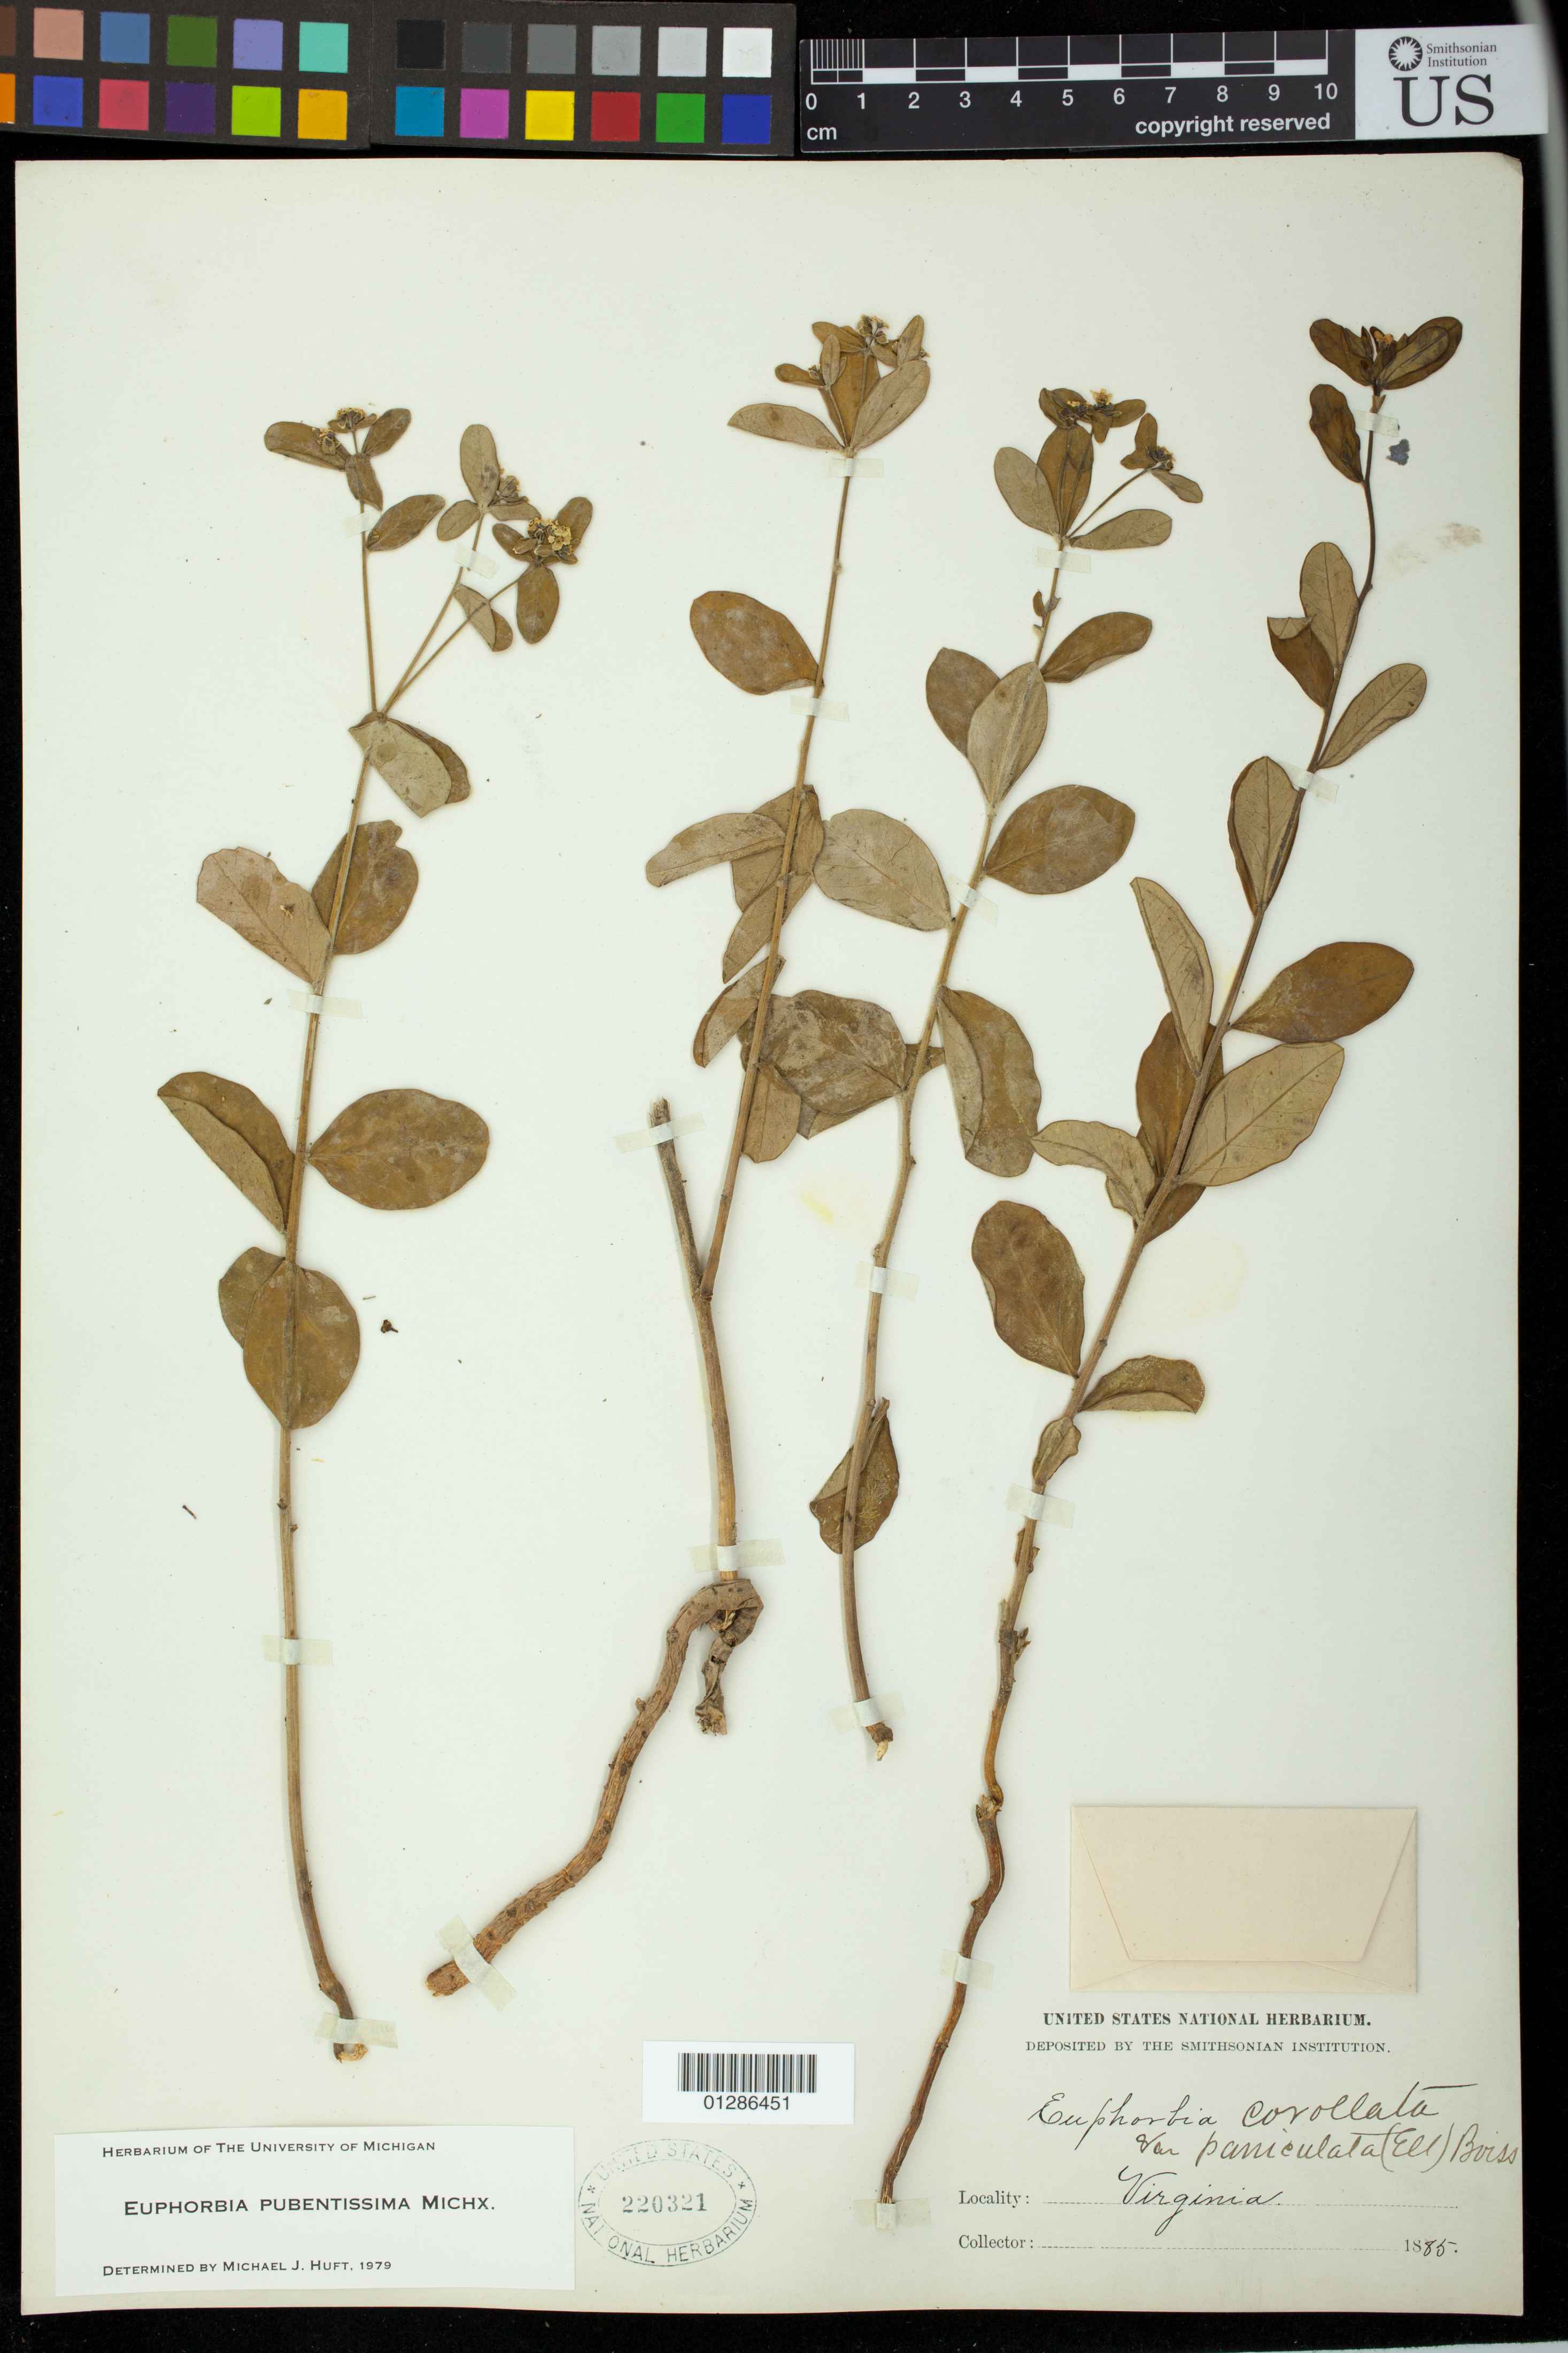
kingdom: Plantae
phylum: Tracheophyta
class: Magnoliopsida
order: Malpighiales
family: Euphorbiaceae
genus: Euphorbia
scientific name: Euphorbia pubentissima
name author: Michx.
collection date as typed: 1885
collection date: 1885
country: United States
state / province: Virginia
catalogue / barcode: US 220321